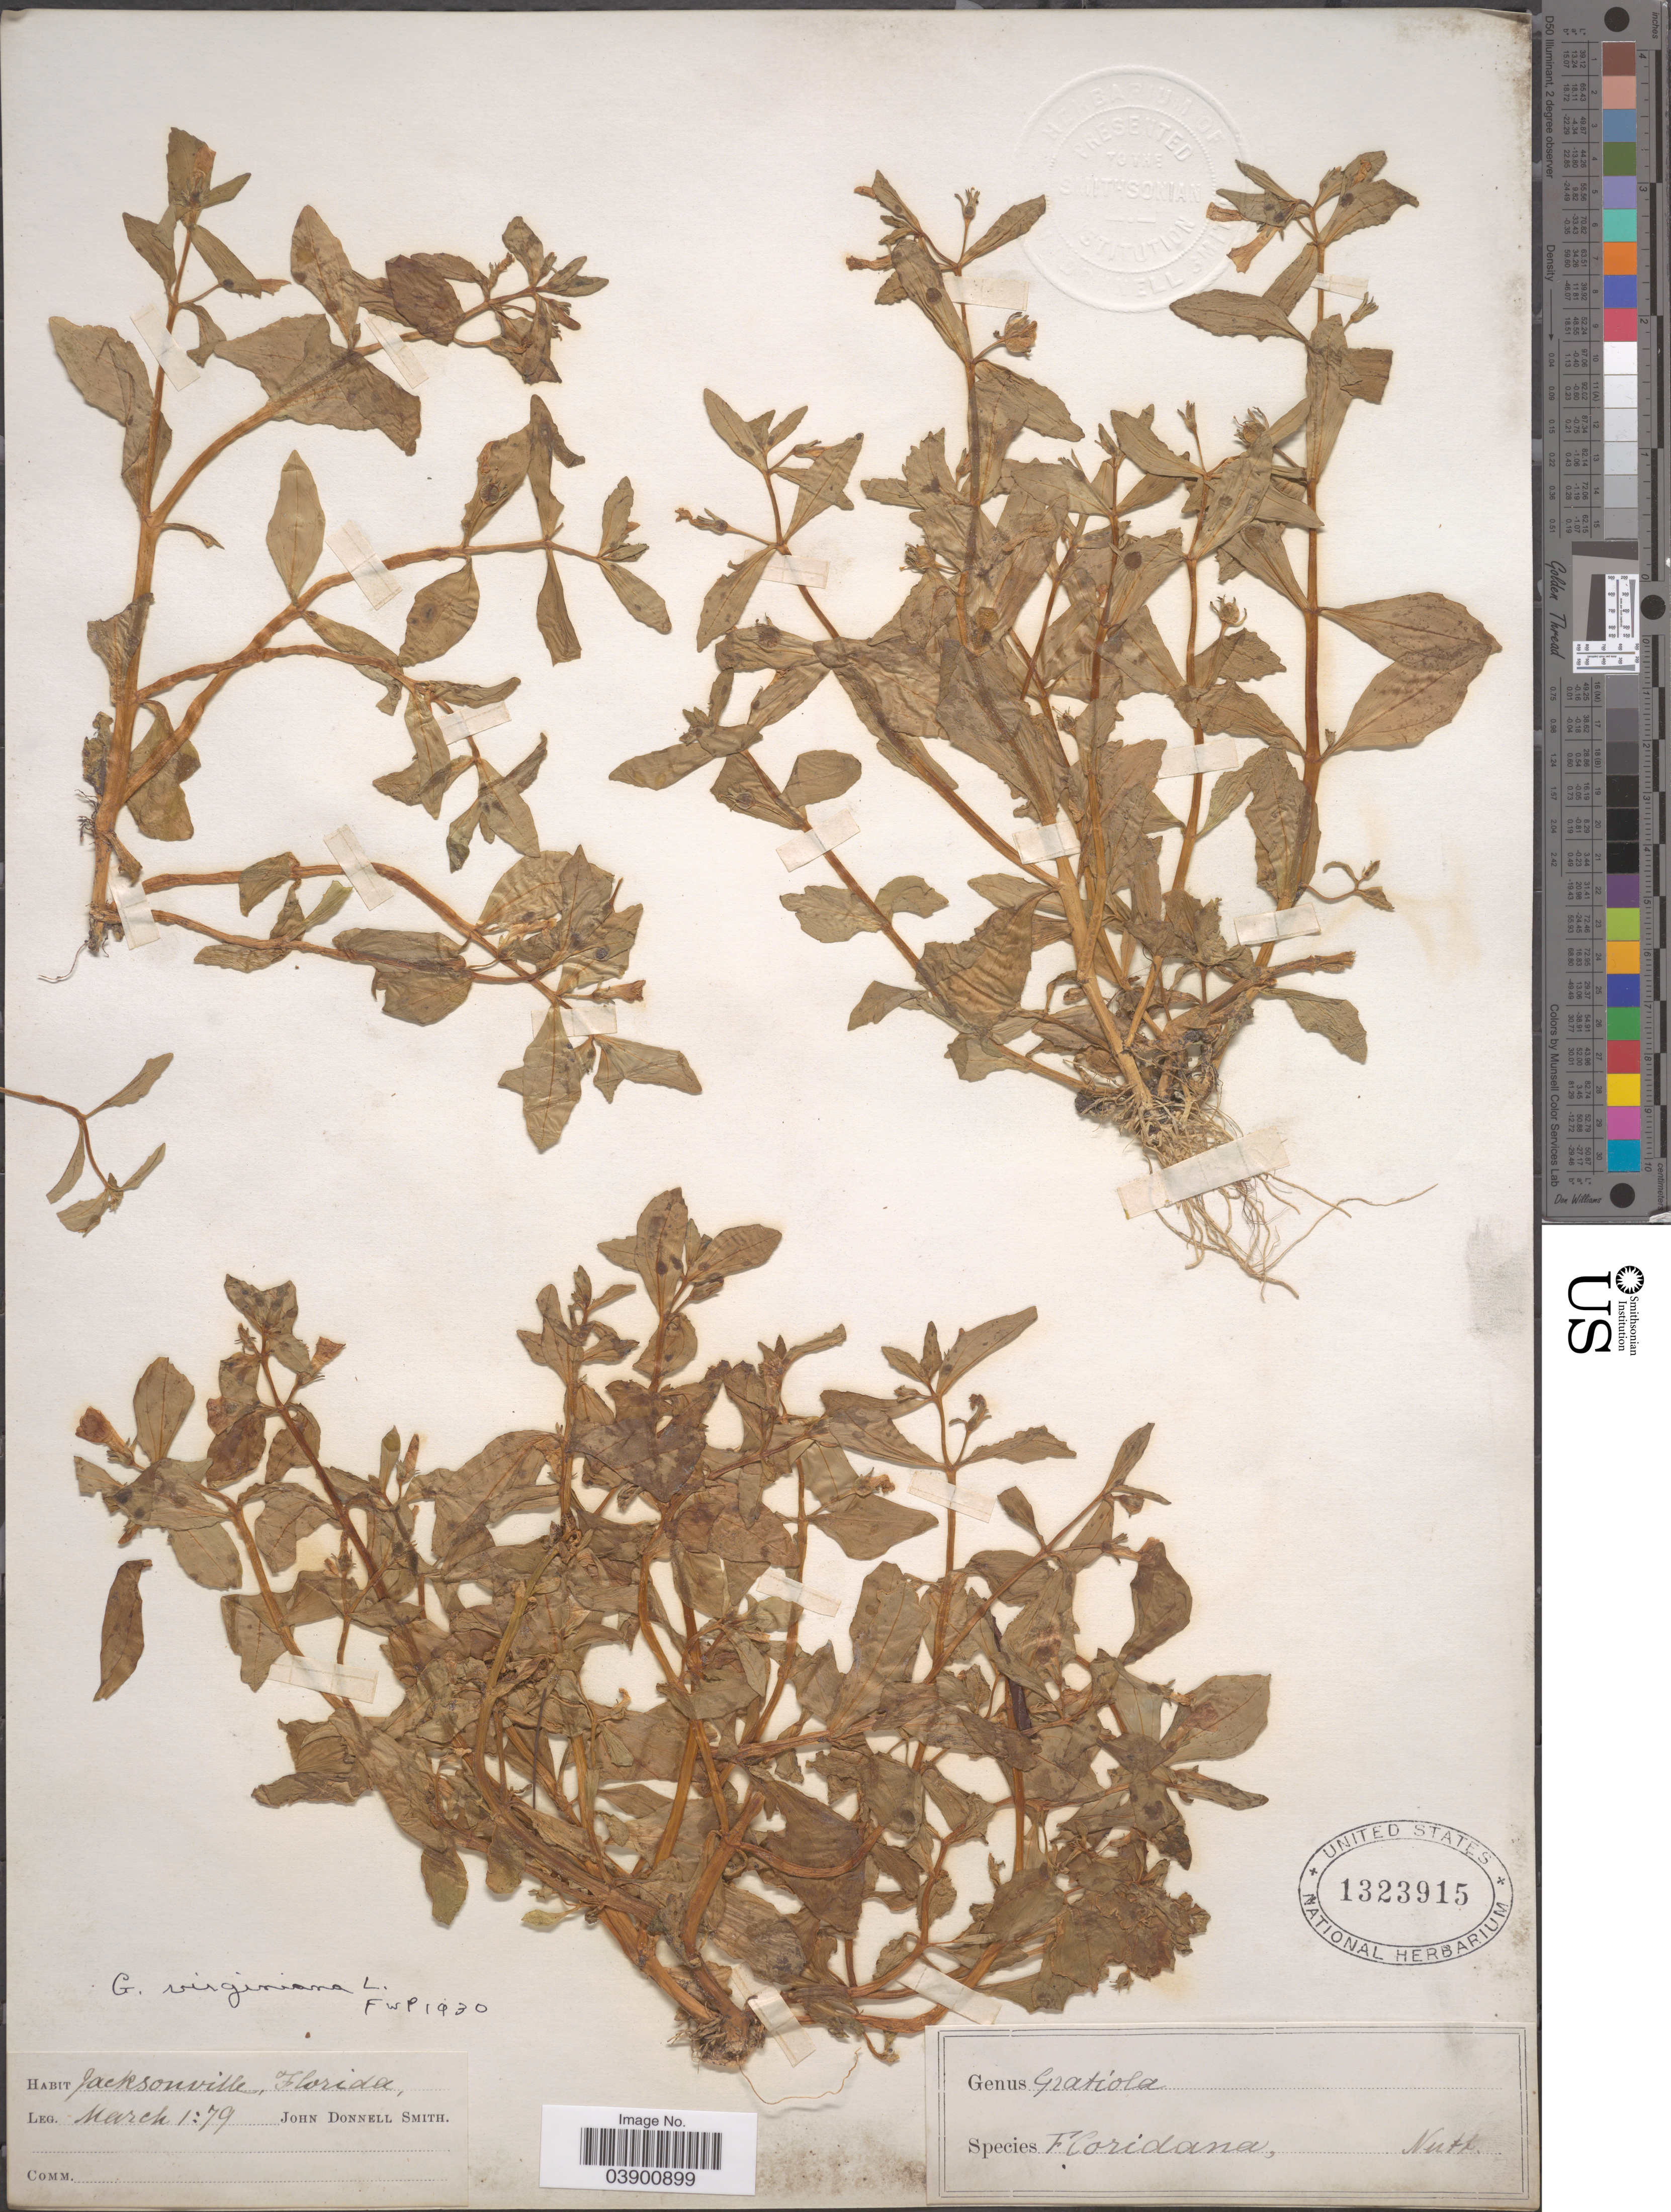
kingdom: Plantae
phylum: Tracheophyta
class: Magnoliopsida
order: Lamiales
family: Plantaginaceae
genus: Gratiola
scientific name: Gratiola virginiana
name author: L.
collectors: J. Donnell Smith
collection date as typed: Transcribed d/m/y: 1/3/79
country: United States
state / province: Florida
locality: Jacksonville.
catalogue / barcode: US 1323915